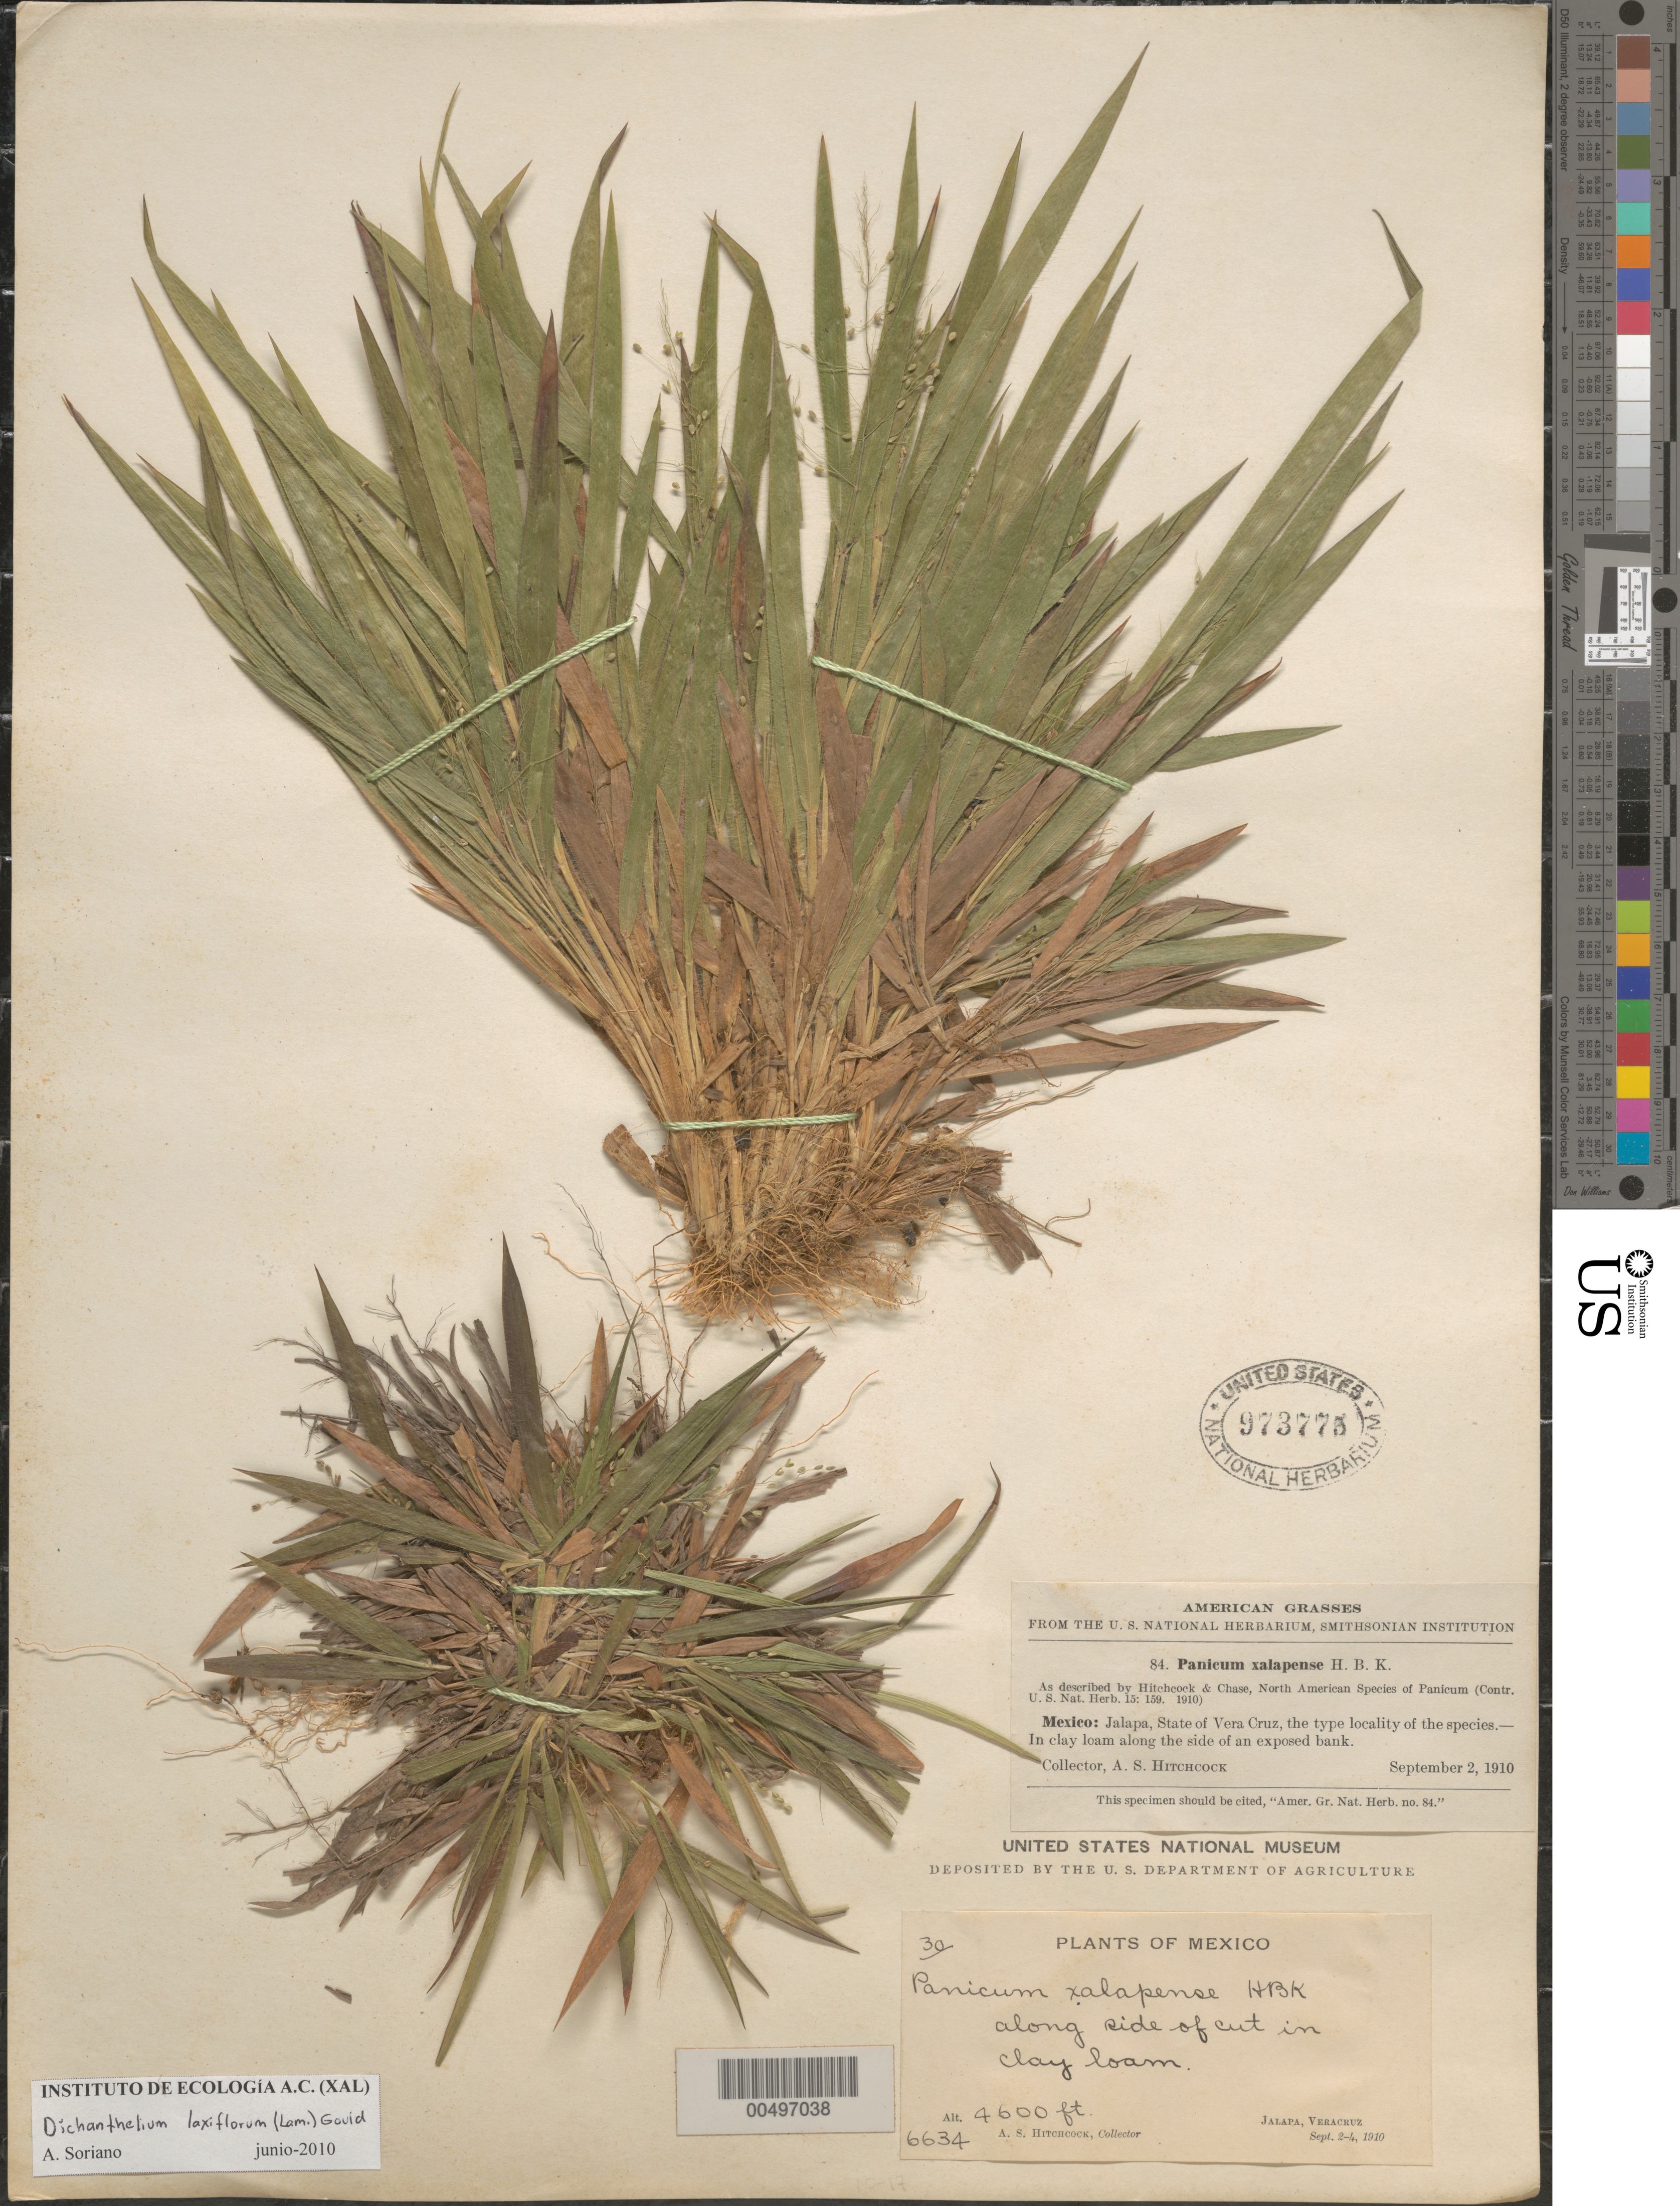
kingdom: Plantae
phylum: Tracheophyta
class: Liliopsida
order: Poales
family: Poaceae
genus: Dichanthelium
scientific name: Dichanthelium laxiflorum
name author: (Lam.) Gould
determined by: Soriano, A.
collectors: A. S. Hitchcock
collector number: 6634/84/30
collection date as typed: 2 Sep 1910 to 4 Sep 1910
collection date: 1910-09-02/1910-09-04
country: Mexico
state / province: Veracruz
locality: Jalapa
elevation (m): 1402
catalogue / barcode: US 973775